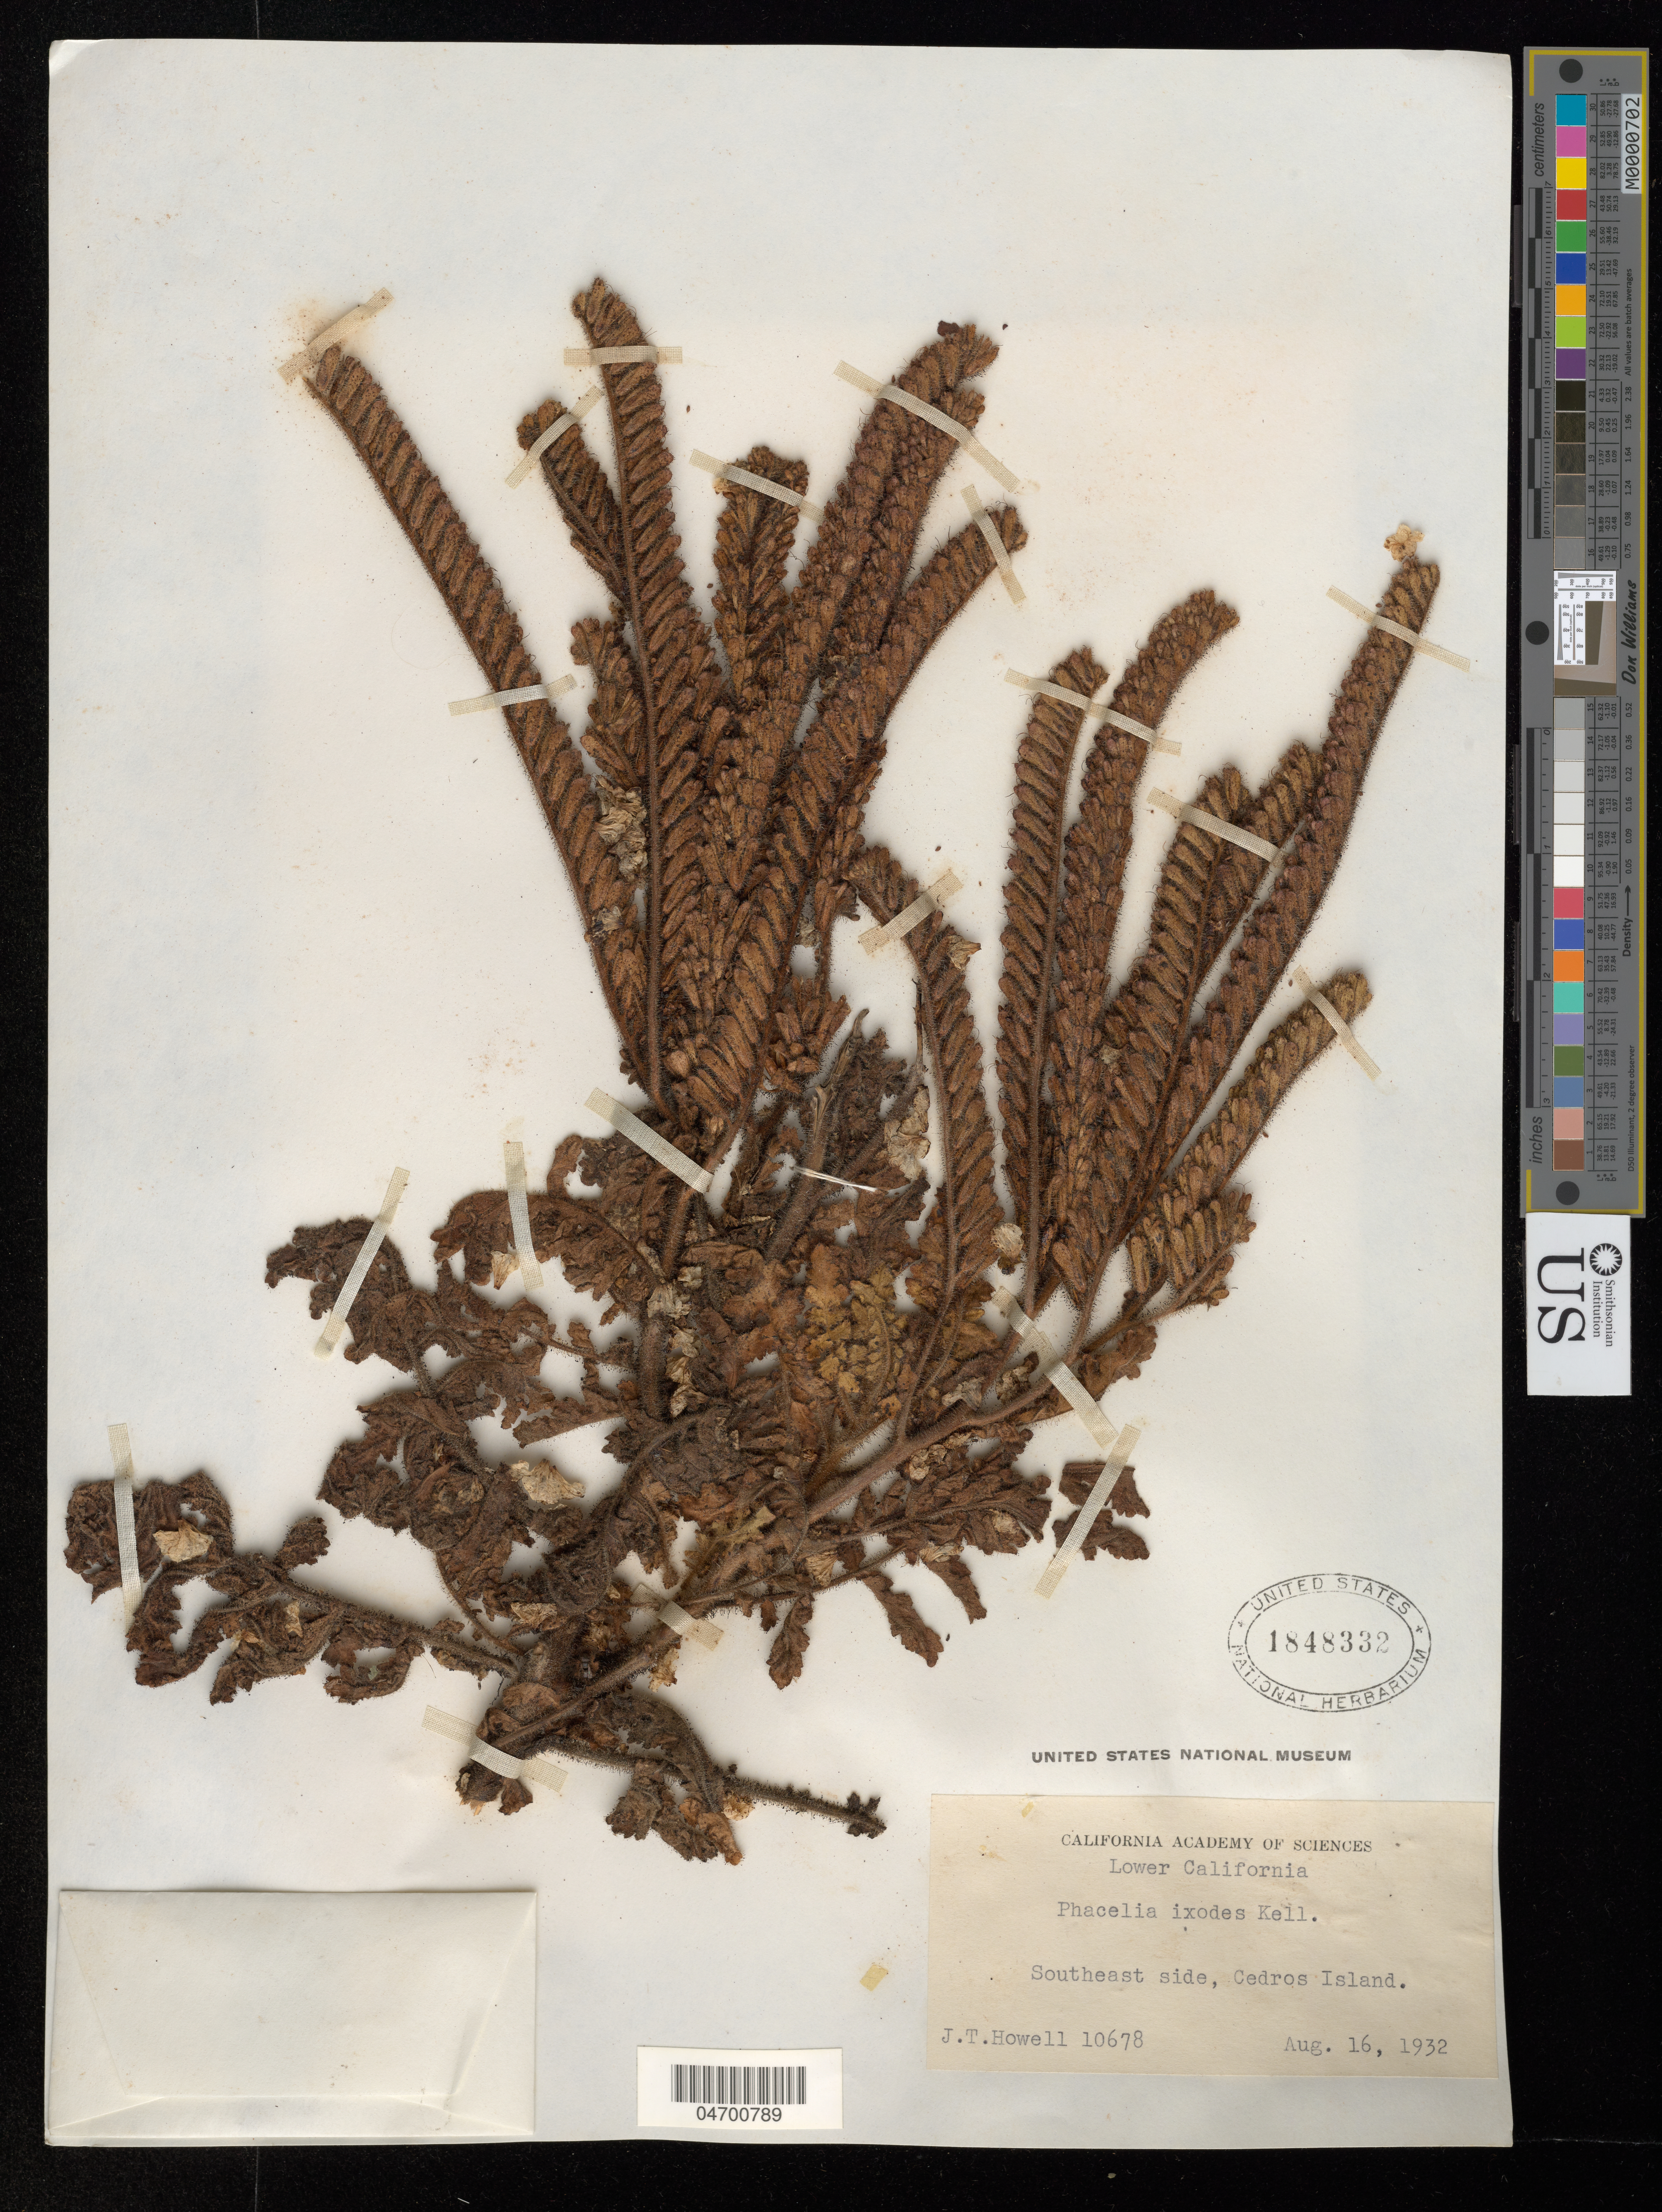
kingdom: Plantae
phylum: Tracheophyta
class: Magnoliopsida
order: Boraginales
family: Hydrophyllaceae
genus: Phacelia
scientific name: Phacelia ixodes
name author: Kellogg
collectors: J. T. Howell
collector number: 10678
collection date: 1932-08-16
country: Mexico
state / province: Baja California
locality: Lower California. Southeast side, Cedros Island.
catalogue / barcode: US 1848332